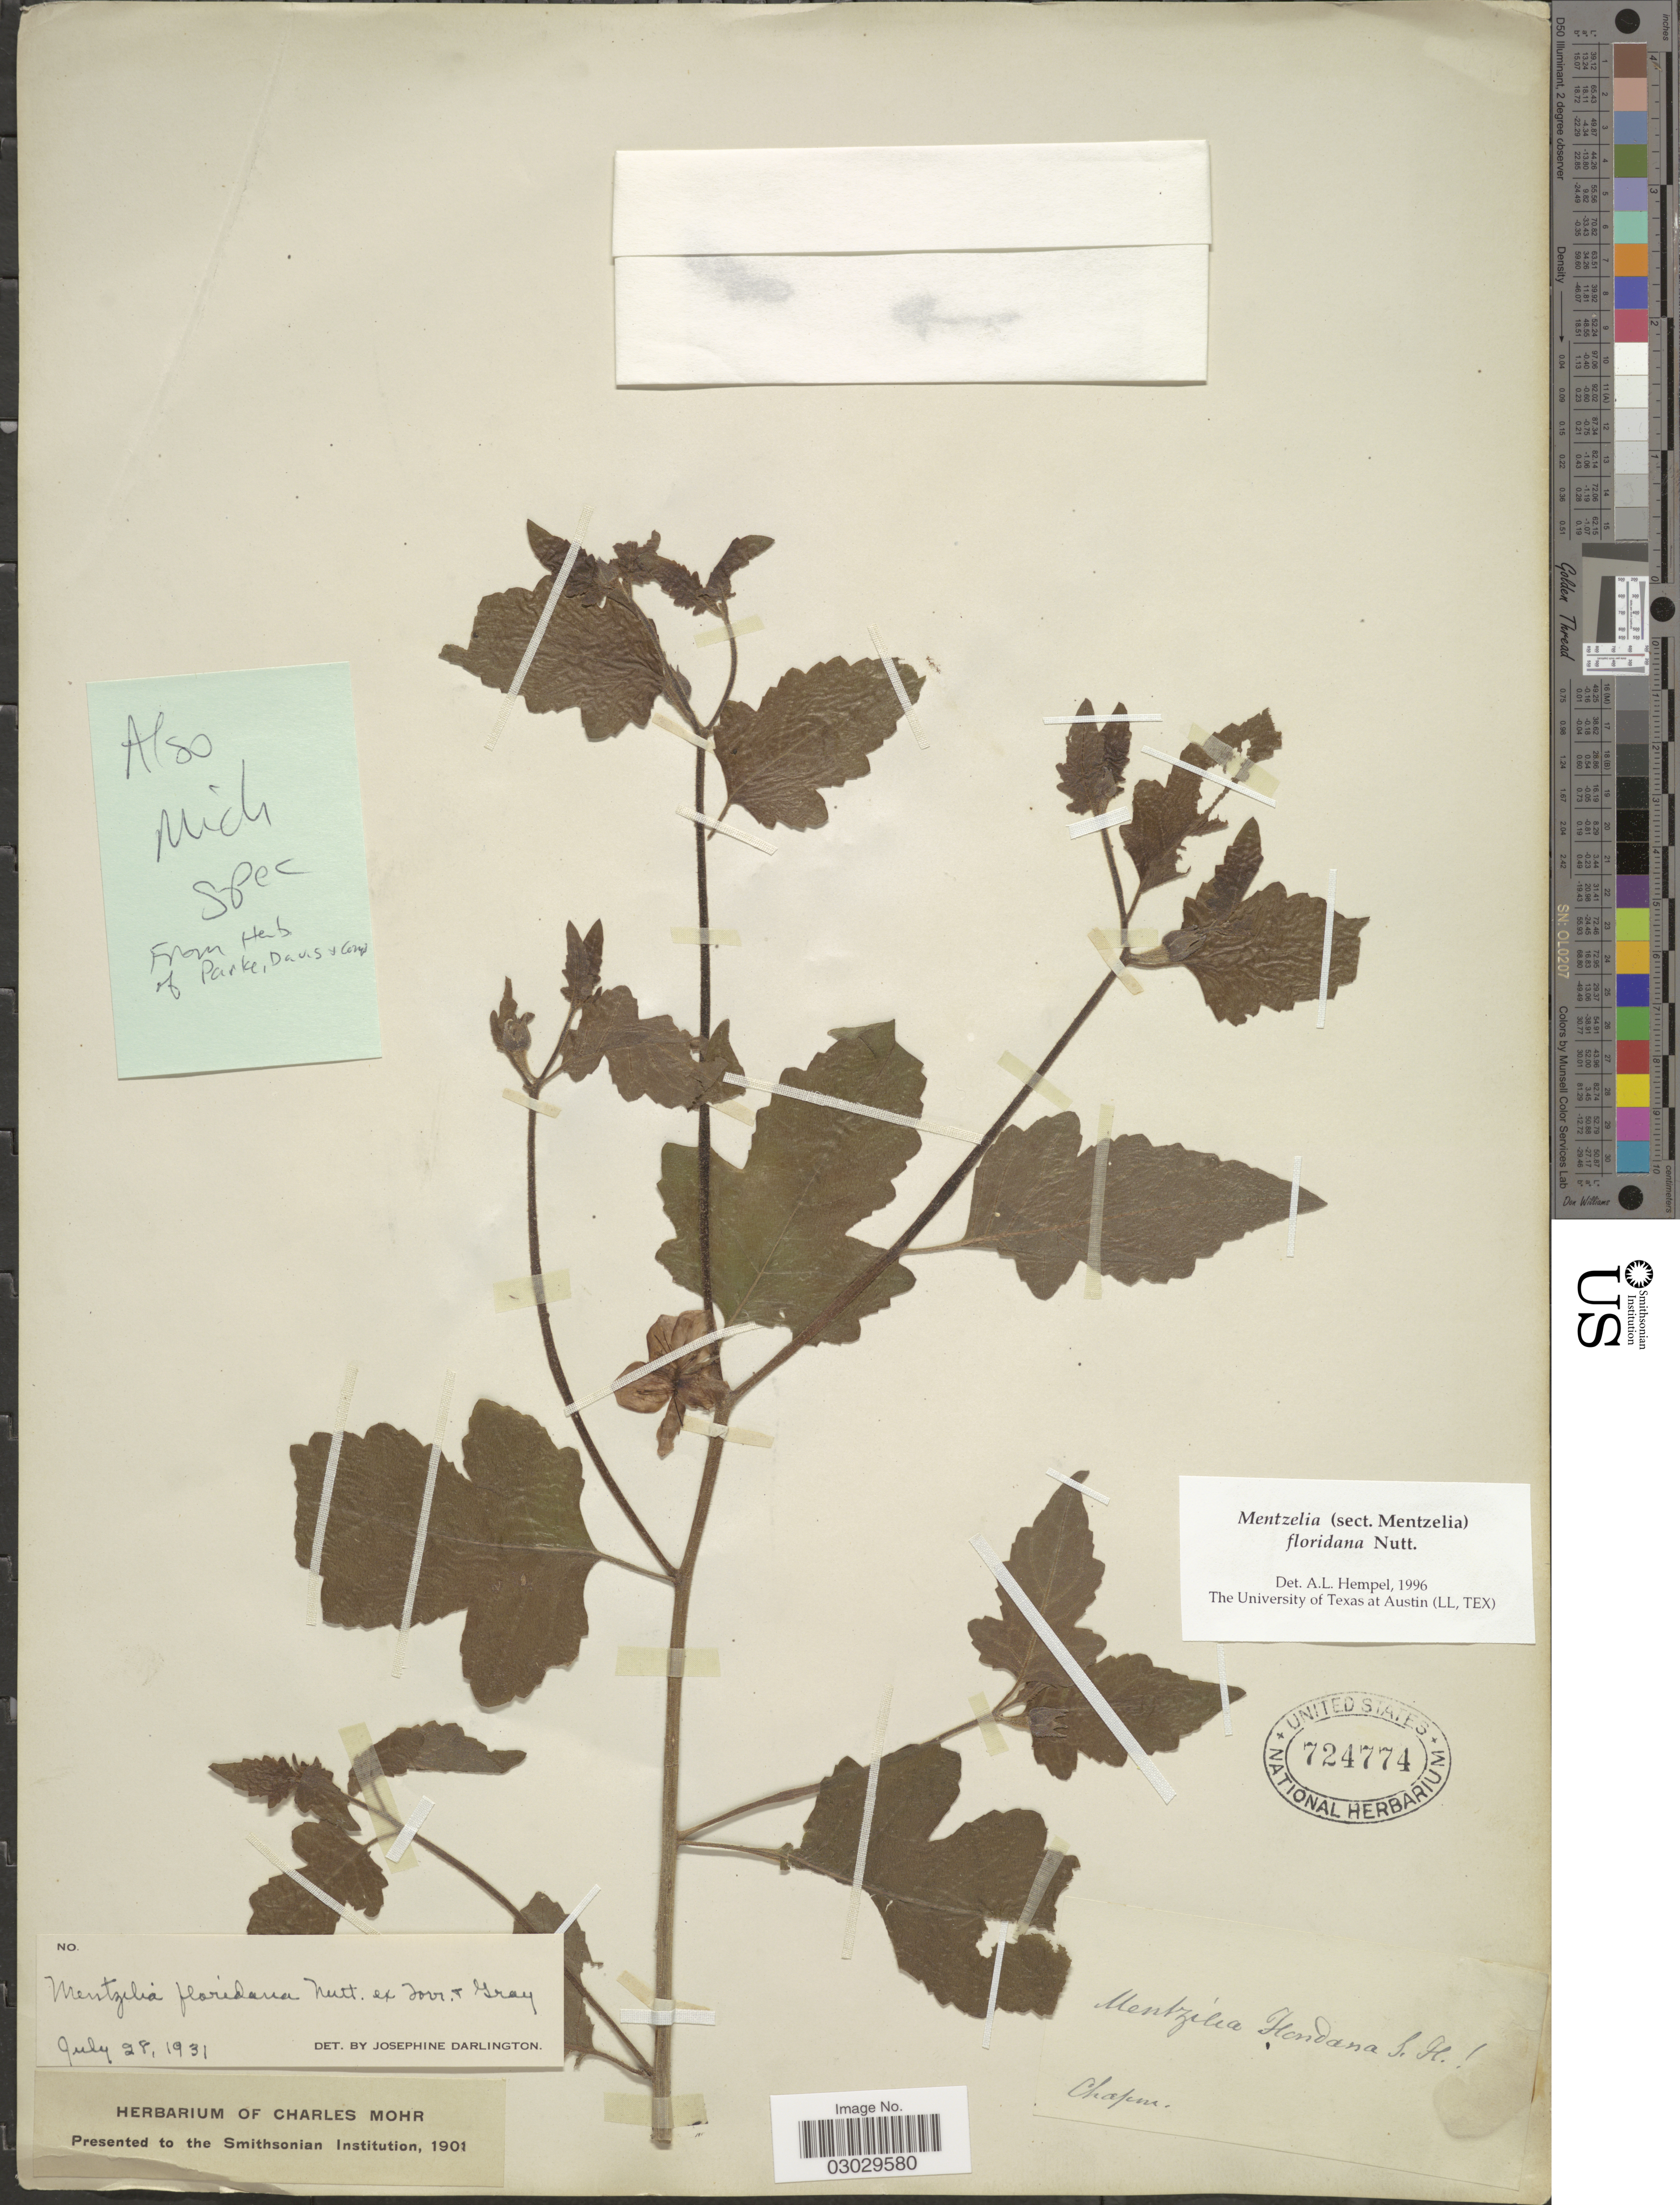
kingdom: Plantae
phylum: Tracheophyta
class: Magnoliopsida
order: Cornales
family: Loasaceae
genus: Mentzelia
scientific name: Mentzelia floridana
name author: Nutt. ex Torr. & A. Gray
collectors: Chapm.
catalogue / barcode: US 724774